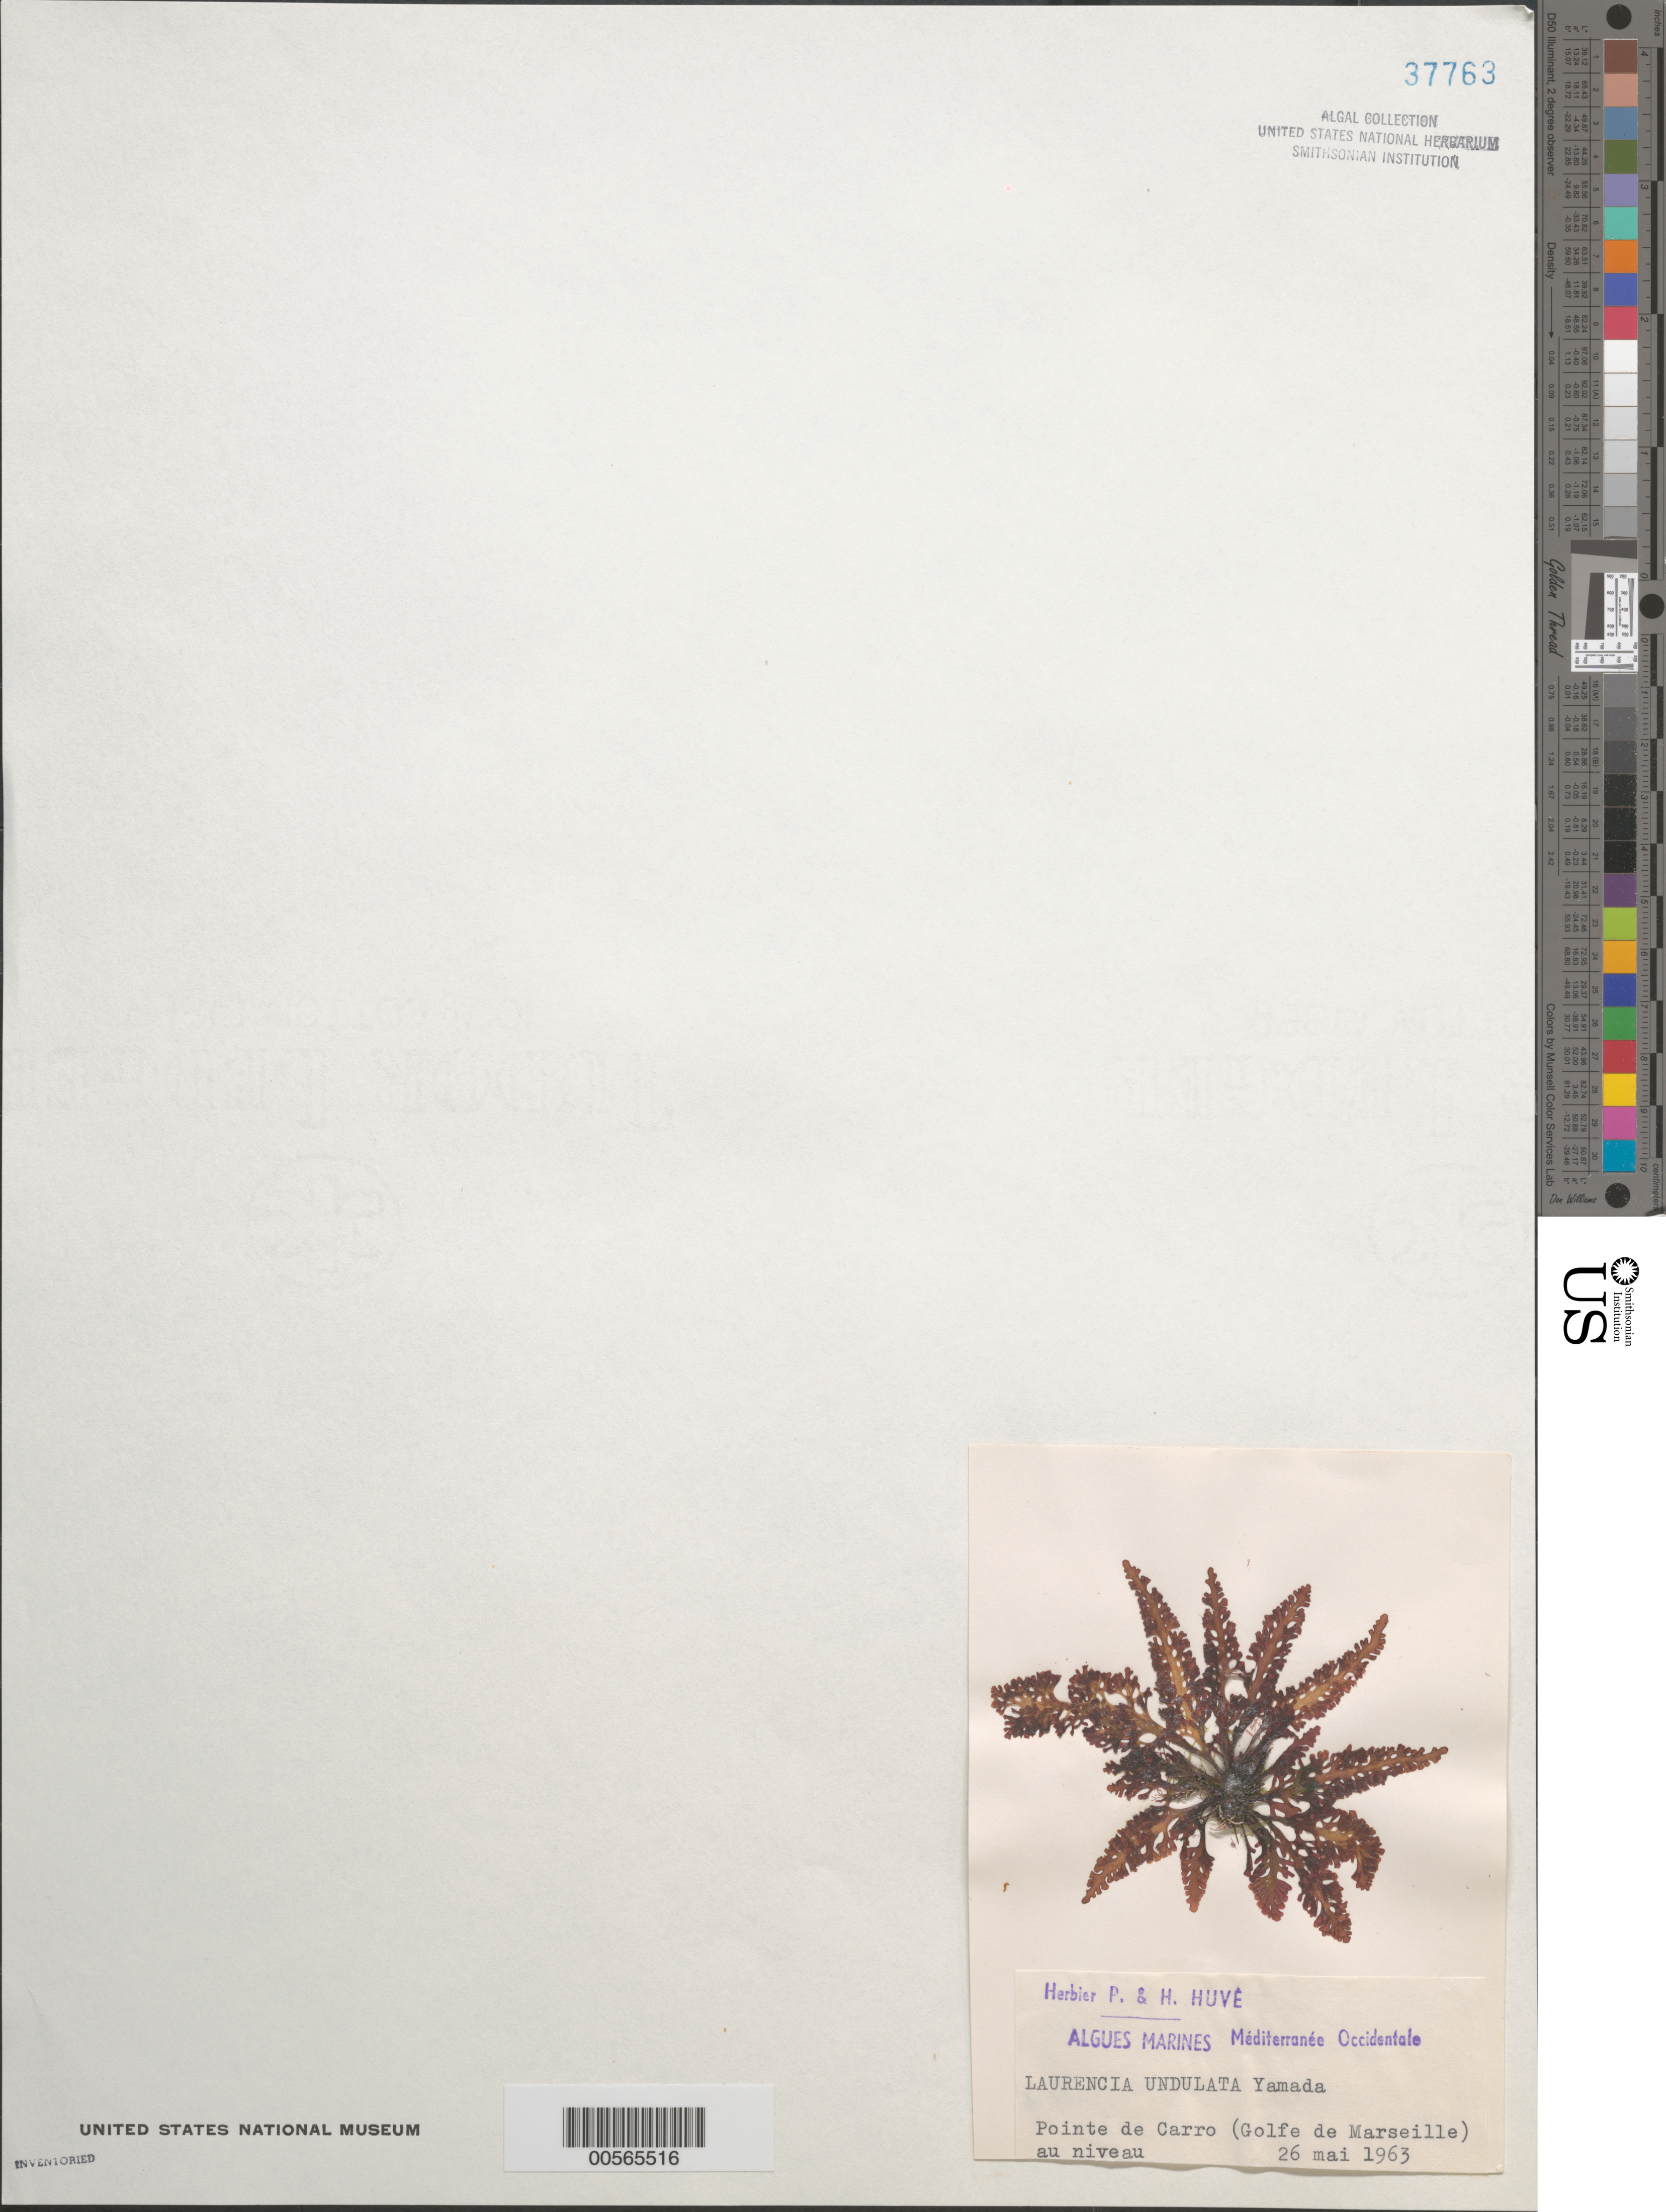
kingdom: Plantae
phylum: Rhodophyta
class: Florideophyceae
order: Ceramiales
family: Rhodomelaceae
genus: Laurencia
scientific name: Laurencia undulata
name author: Yamada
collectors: P. Huve & H. Huve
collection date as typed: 26 May 1963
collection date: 1963-05-26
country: France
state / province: Provence-Alpes-Côte d'Azur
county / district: Bouches-du-Rhône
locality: Pointe de Carro, Golfe de Marseille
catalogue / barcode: US 37763